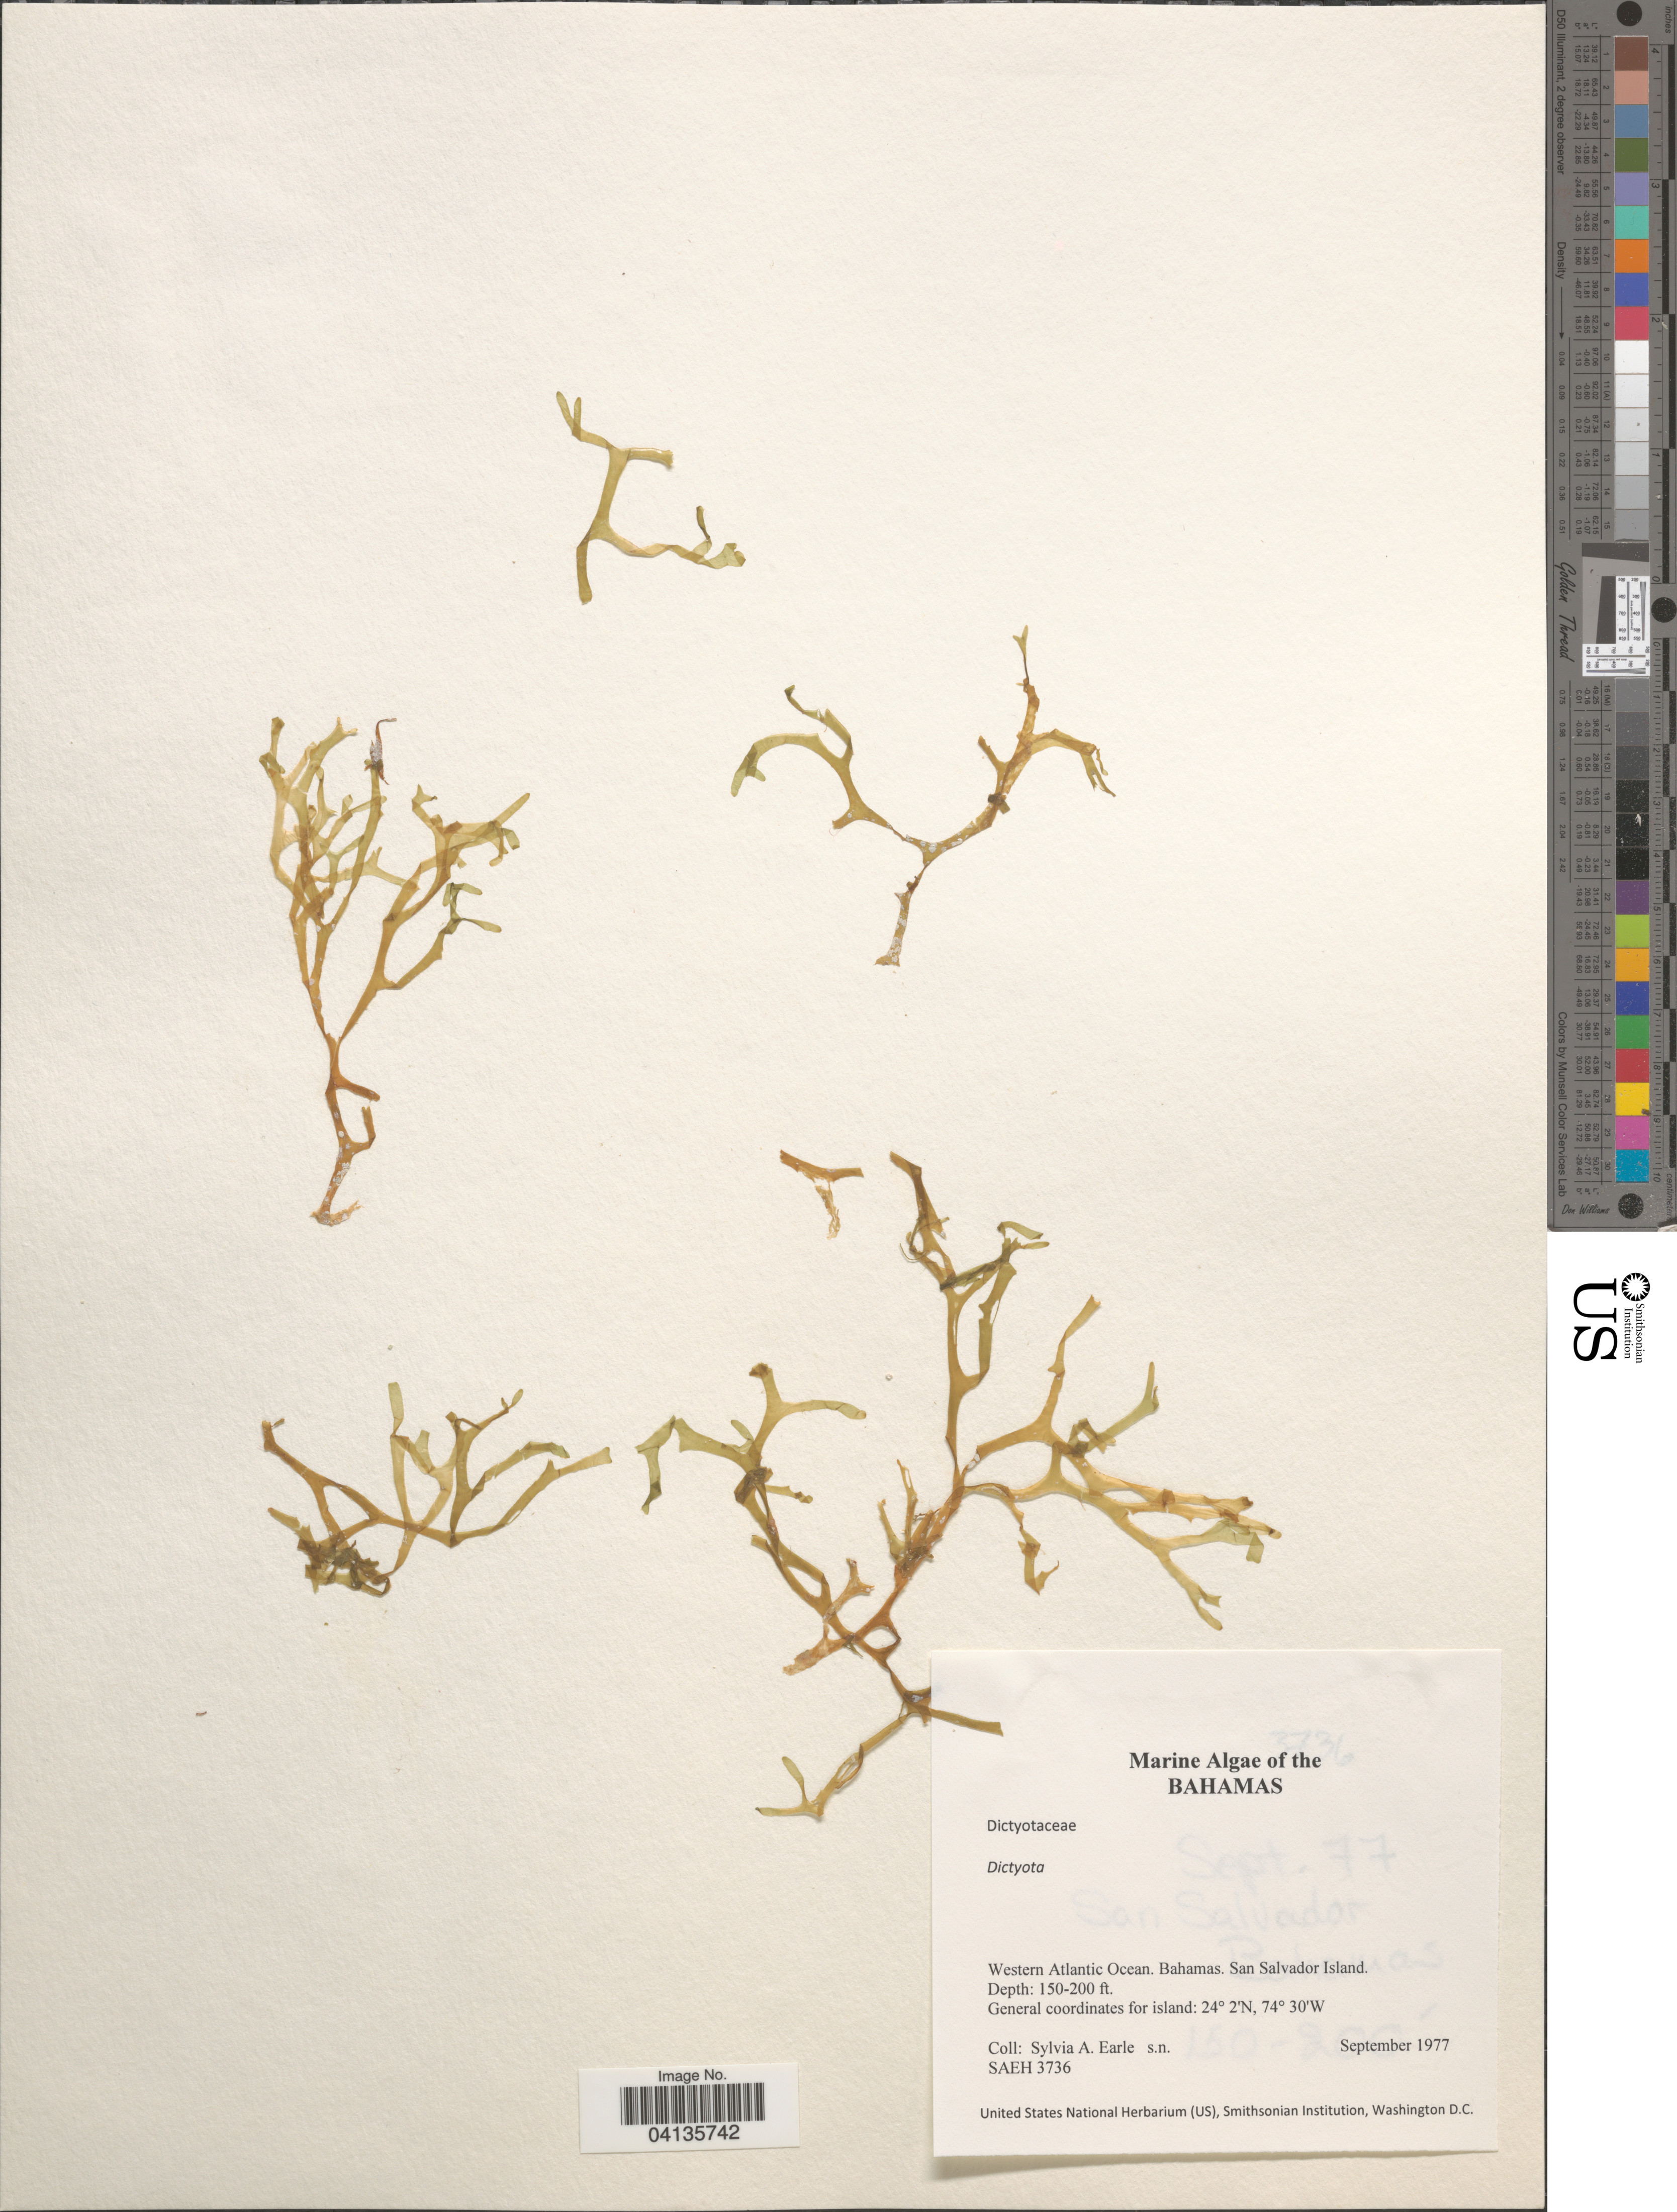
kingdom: Chromista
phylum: Ochrophyta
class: Phaeophyceae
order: Dictyotales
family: Dictyotaceae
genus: Dictyota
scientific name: Dictyota sp.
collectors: S. A. Earle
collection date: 1977-09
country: Bahamas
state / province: San Salvador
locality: Western Atlantic Ocean.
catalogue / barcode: US 238565